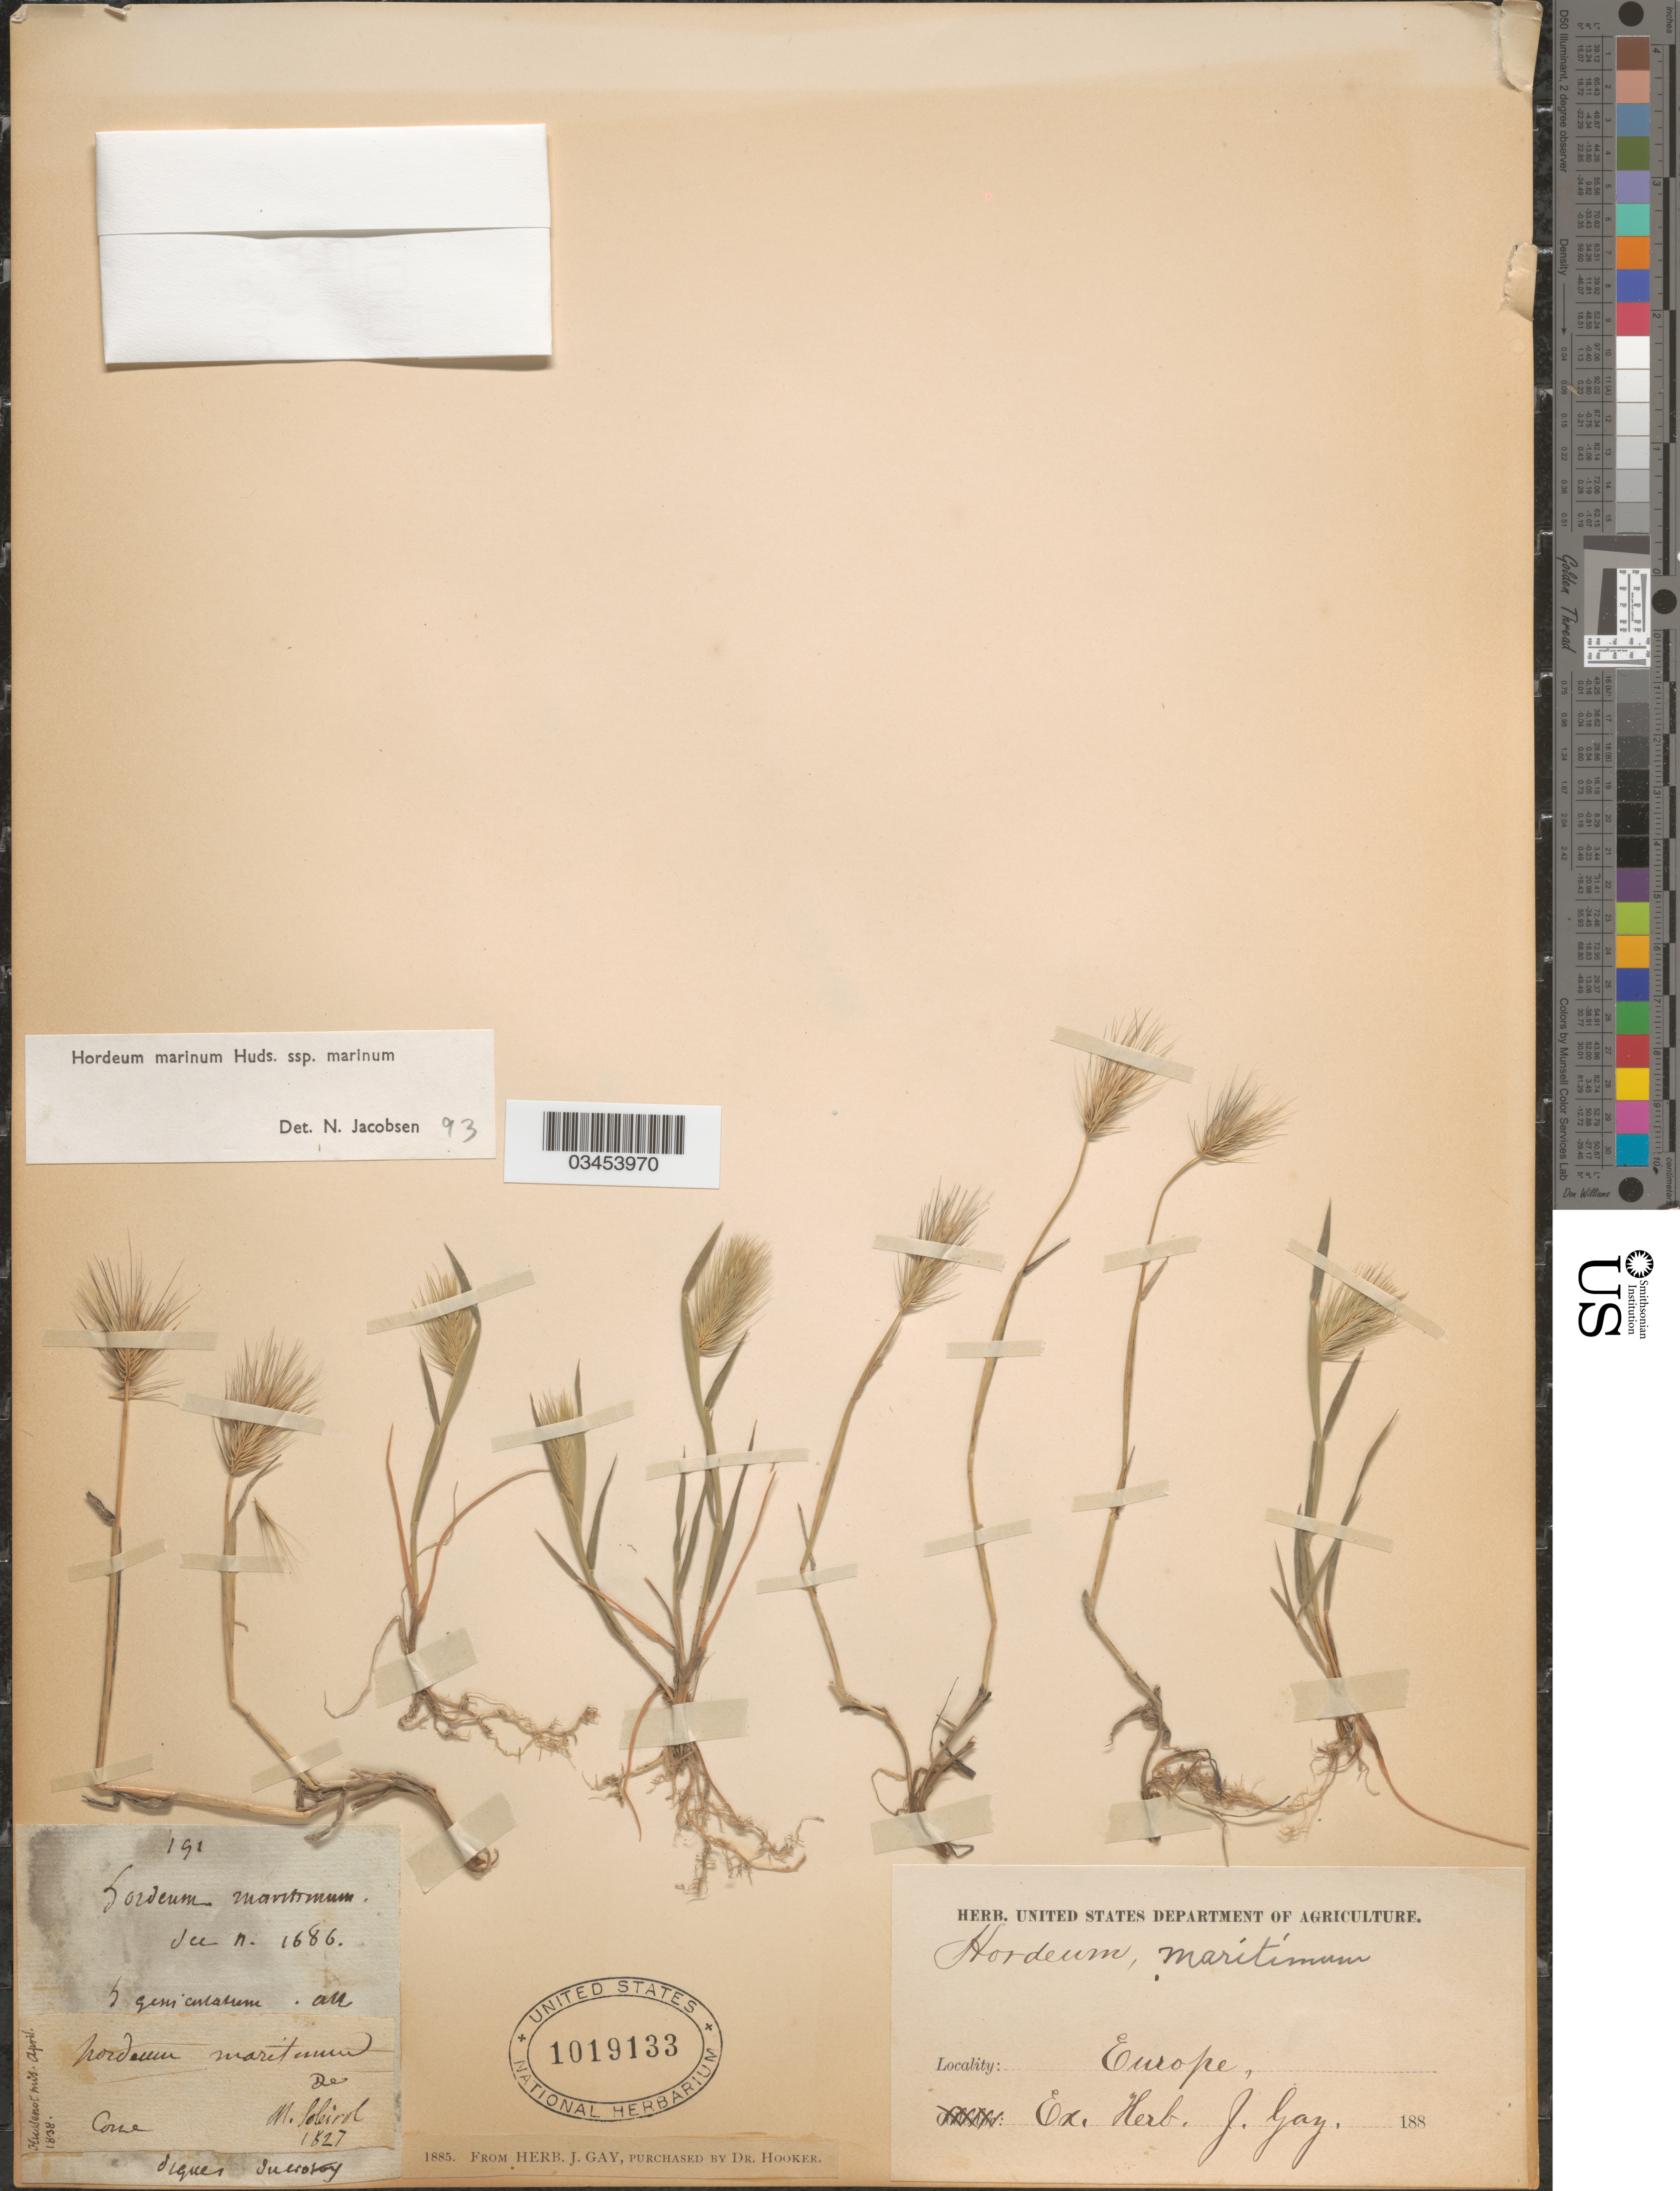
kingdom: Plantae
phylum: Tracheophyta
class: Liliopsida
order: Poales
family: Poaceae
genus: Hordeum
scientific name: Hordeum marinum subsp. marinum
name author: Huds.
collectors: M. Soleirol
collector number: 191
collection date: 1827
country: France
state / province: Corsica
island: Corse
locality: Corse.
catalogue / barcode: US 1019133